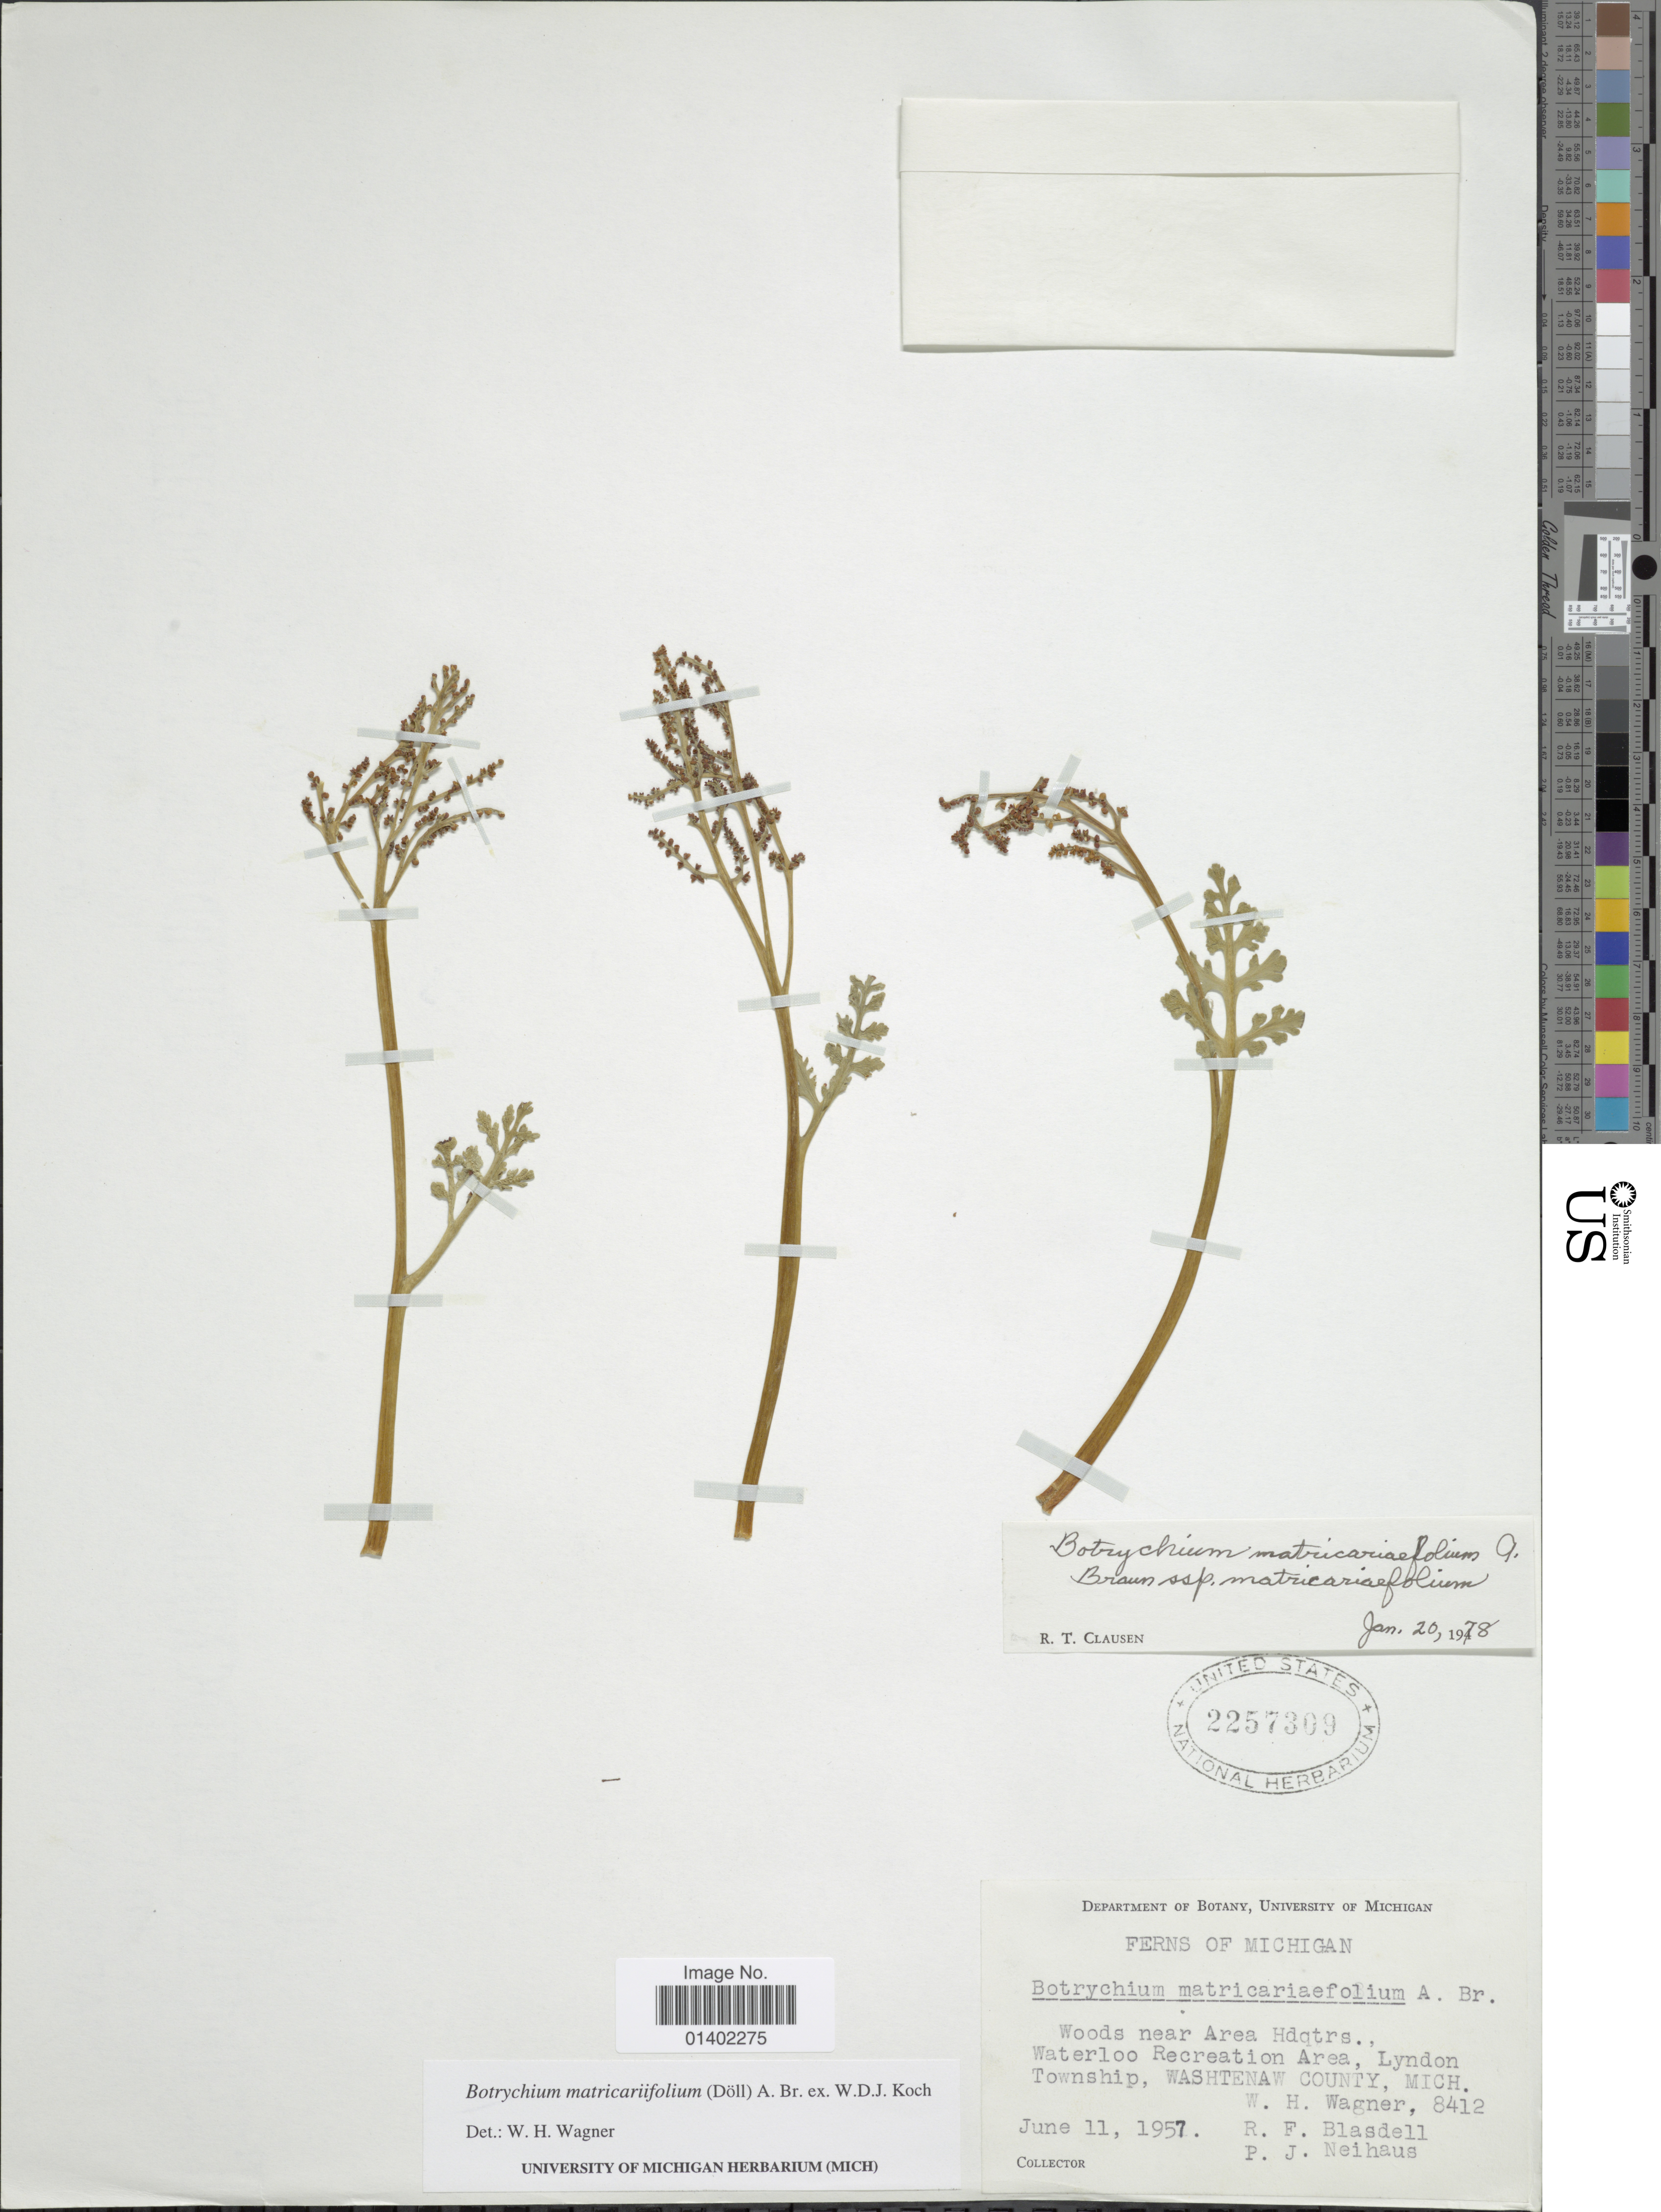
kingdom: Plantae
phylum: Tracheophyta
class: Polypodiopsida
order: Ophioglossales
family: Ophioglossaceae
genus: Botrychium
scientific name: Botrychium matricariifolium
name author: (A. Braun ex Dowell) A. Braun ex Koch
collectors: W. H. Wagner, R. Blasdell & P. Neihaus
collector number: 8412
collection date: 1957-06-11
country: United States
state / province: Michigan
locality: Michigan, woods near Area Hdqtrs, Waterloo recreation Are, Lyndon Township, Washtenaw County.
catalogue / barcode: US 2257309